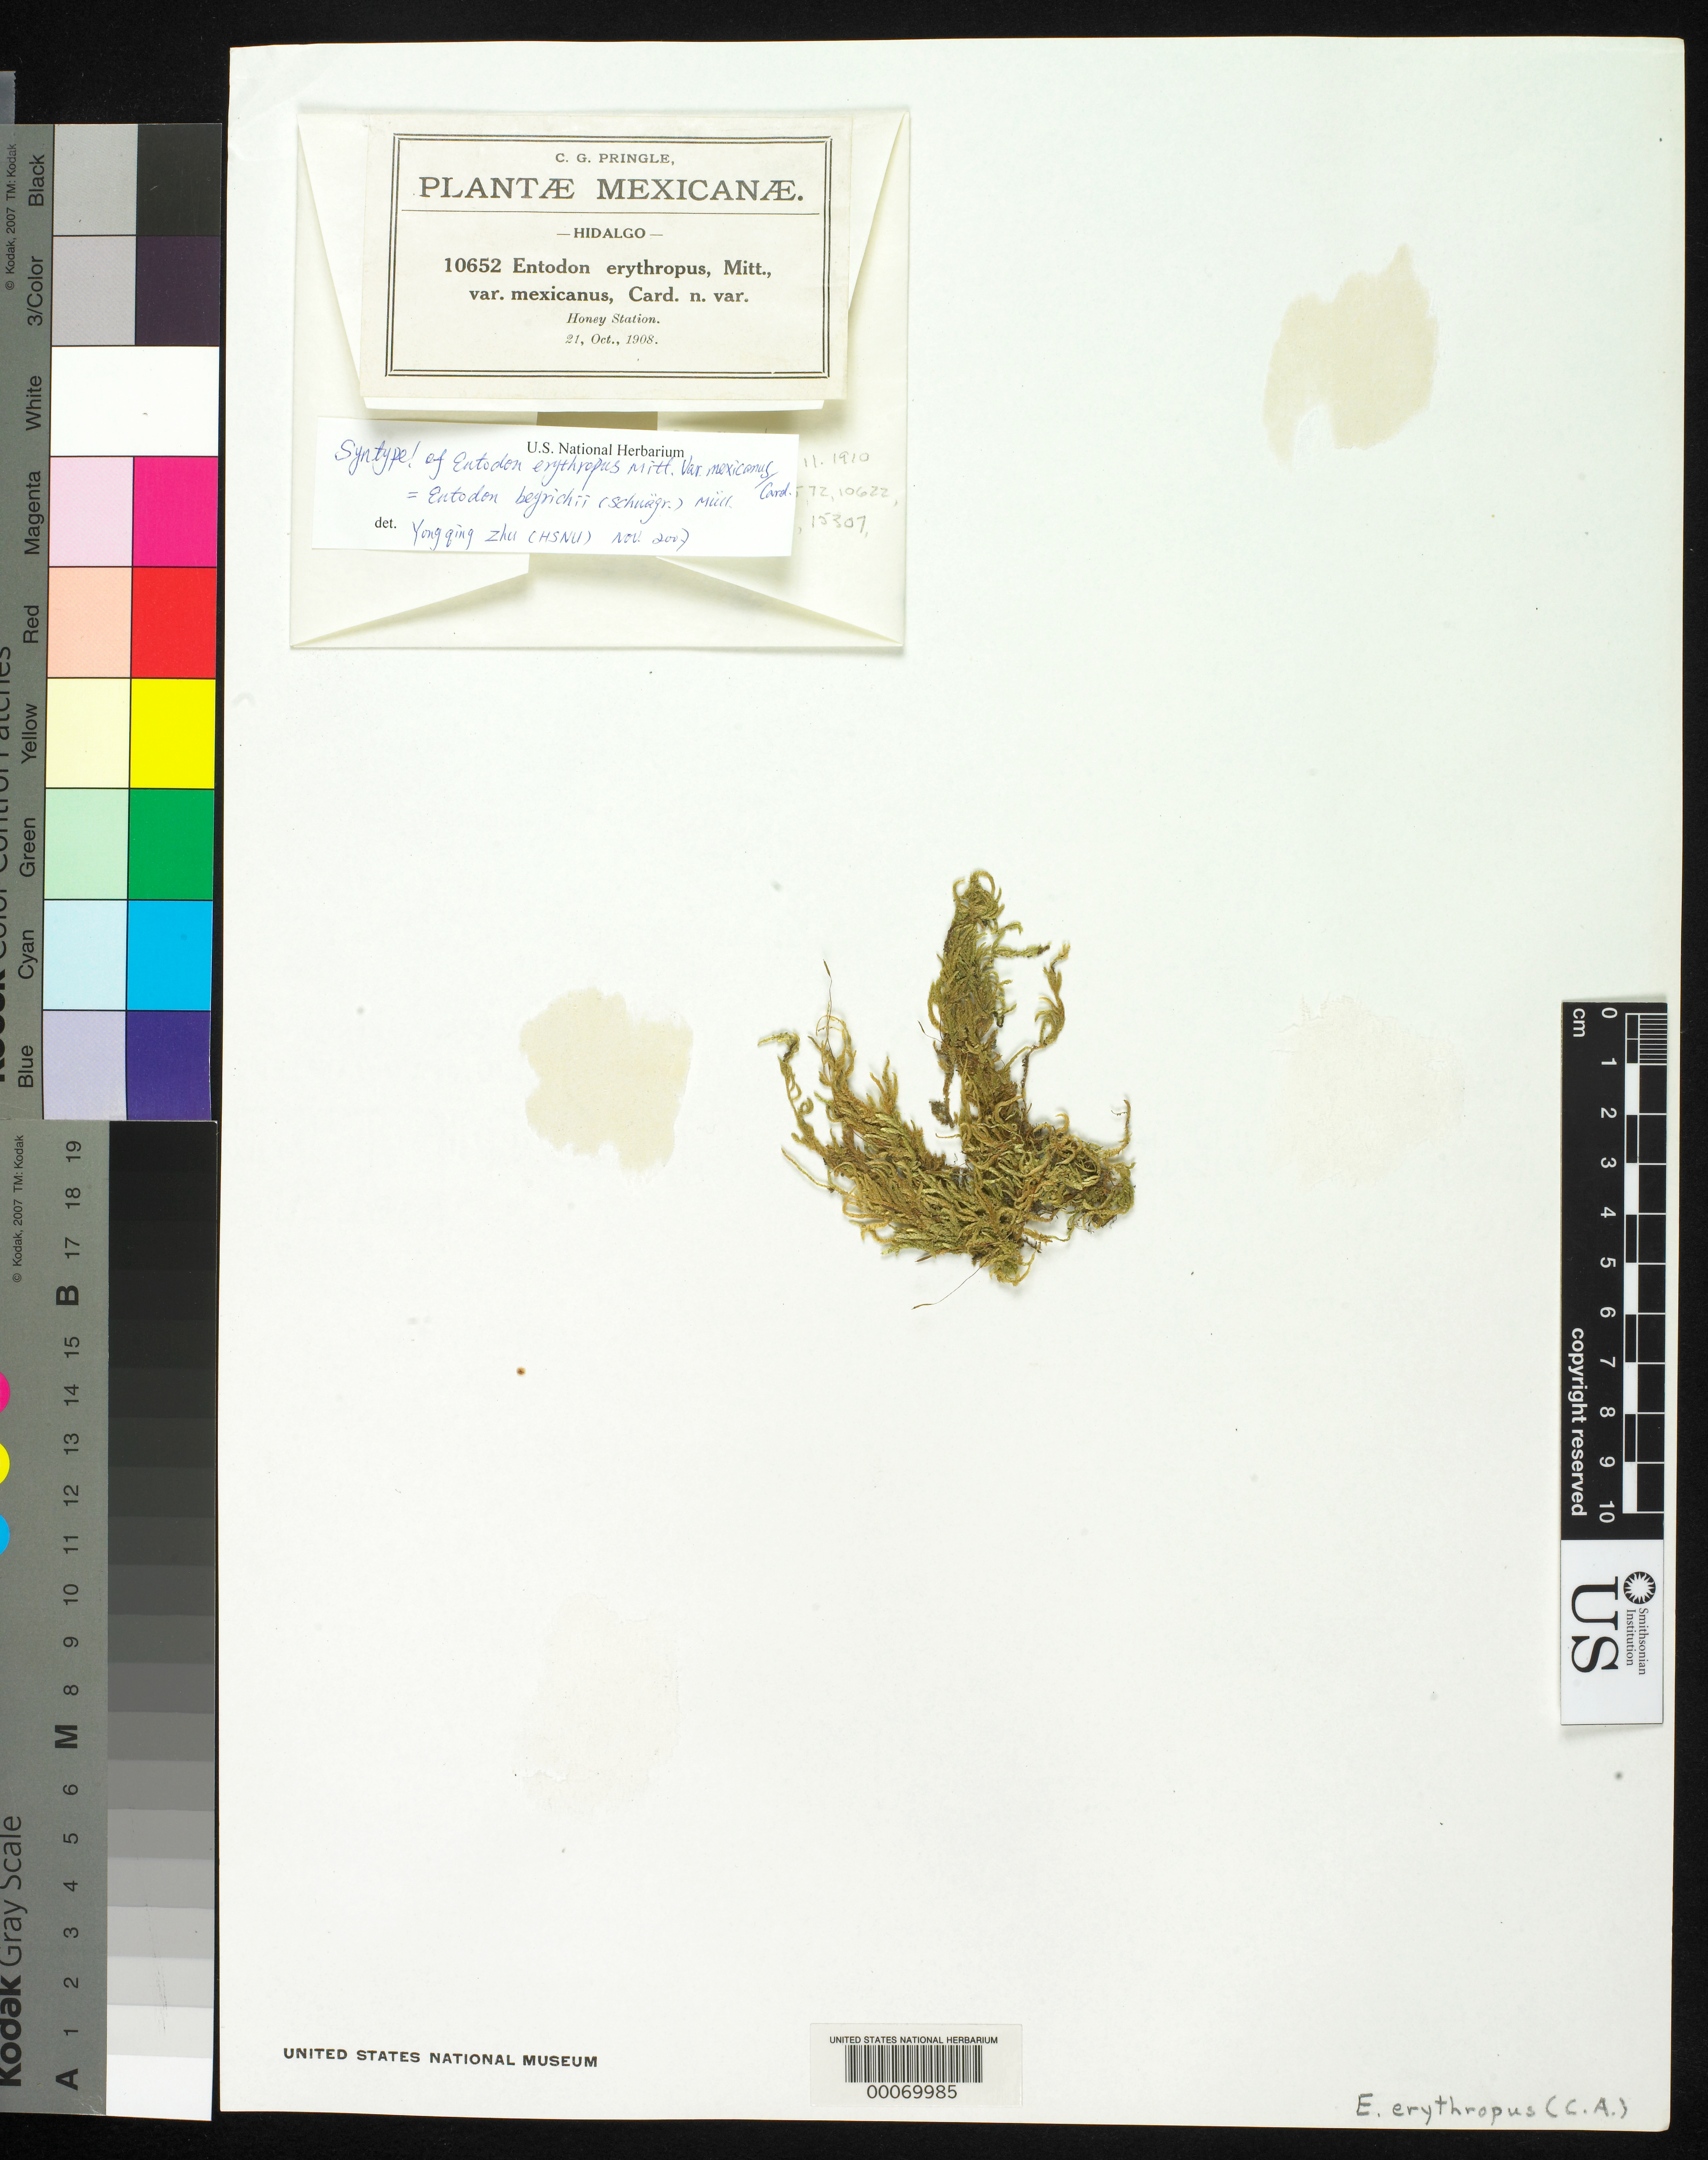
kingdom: Plantae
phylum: Bryophyta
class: Bryopsida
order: Hypnales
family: Entodontaceae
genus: Entodon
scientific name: Entodon erythropus var. mexicanus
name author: Cardot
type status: Syntype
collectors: C. G. Pringle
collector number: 10652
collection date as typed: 21 Oct 1908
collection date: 1908-10-21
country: Mexico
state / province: Hidalgo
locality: Honey Station. [Honey Railroad Station is in Puebla state, not Hidalgo]